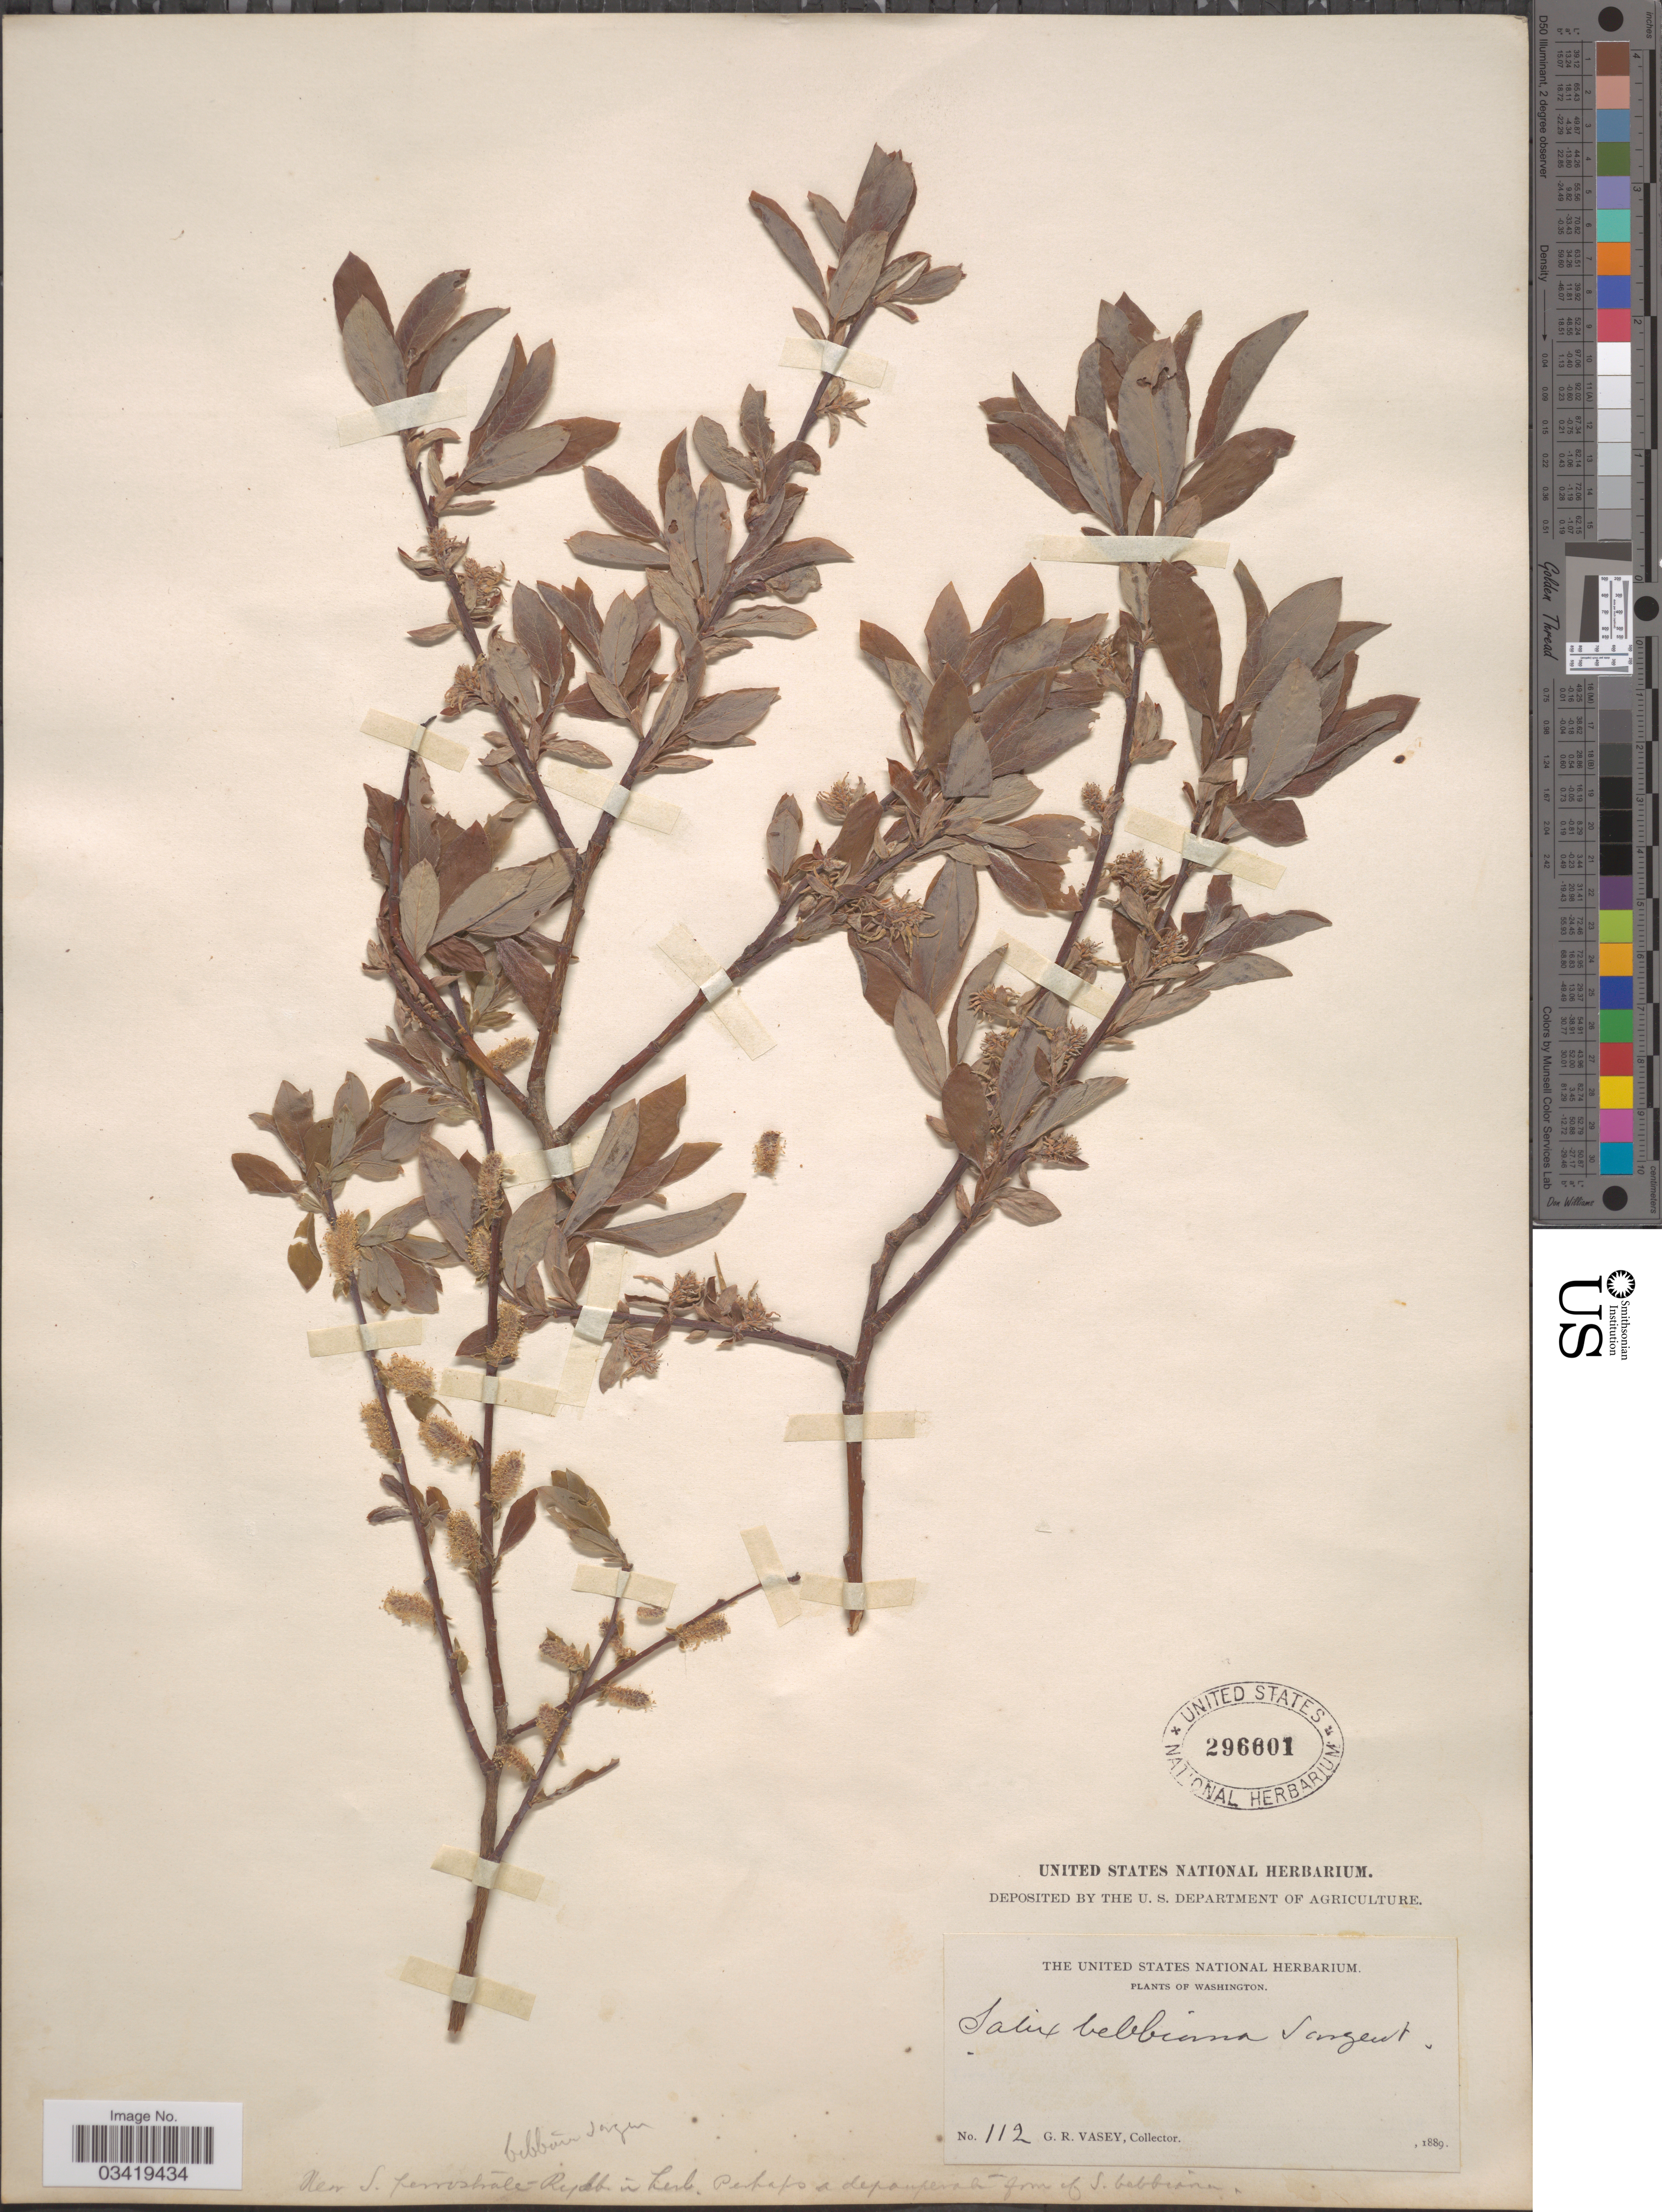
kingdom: Plantae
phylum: Tracheophyta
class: Magnoliopsida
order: Malpighiales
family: Salicaceae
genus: Salix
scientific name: Salix bebbiana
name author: Sarg.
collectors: G. R. Vasey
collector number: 112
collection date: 1889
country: United States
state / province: Washington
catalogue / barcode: US 296601